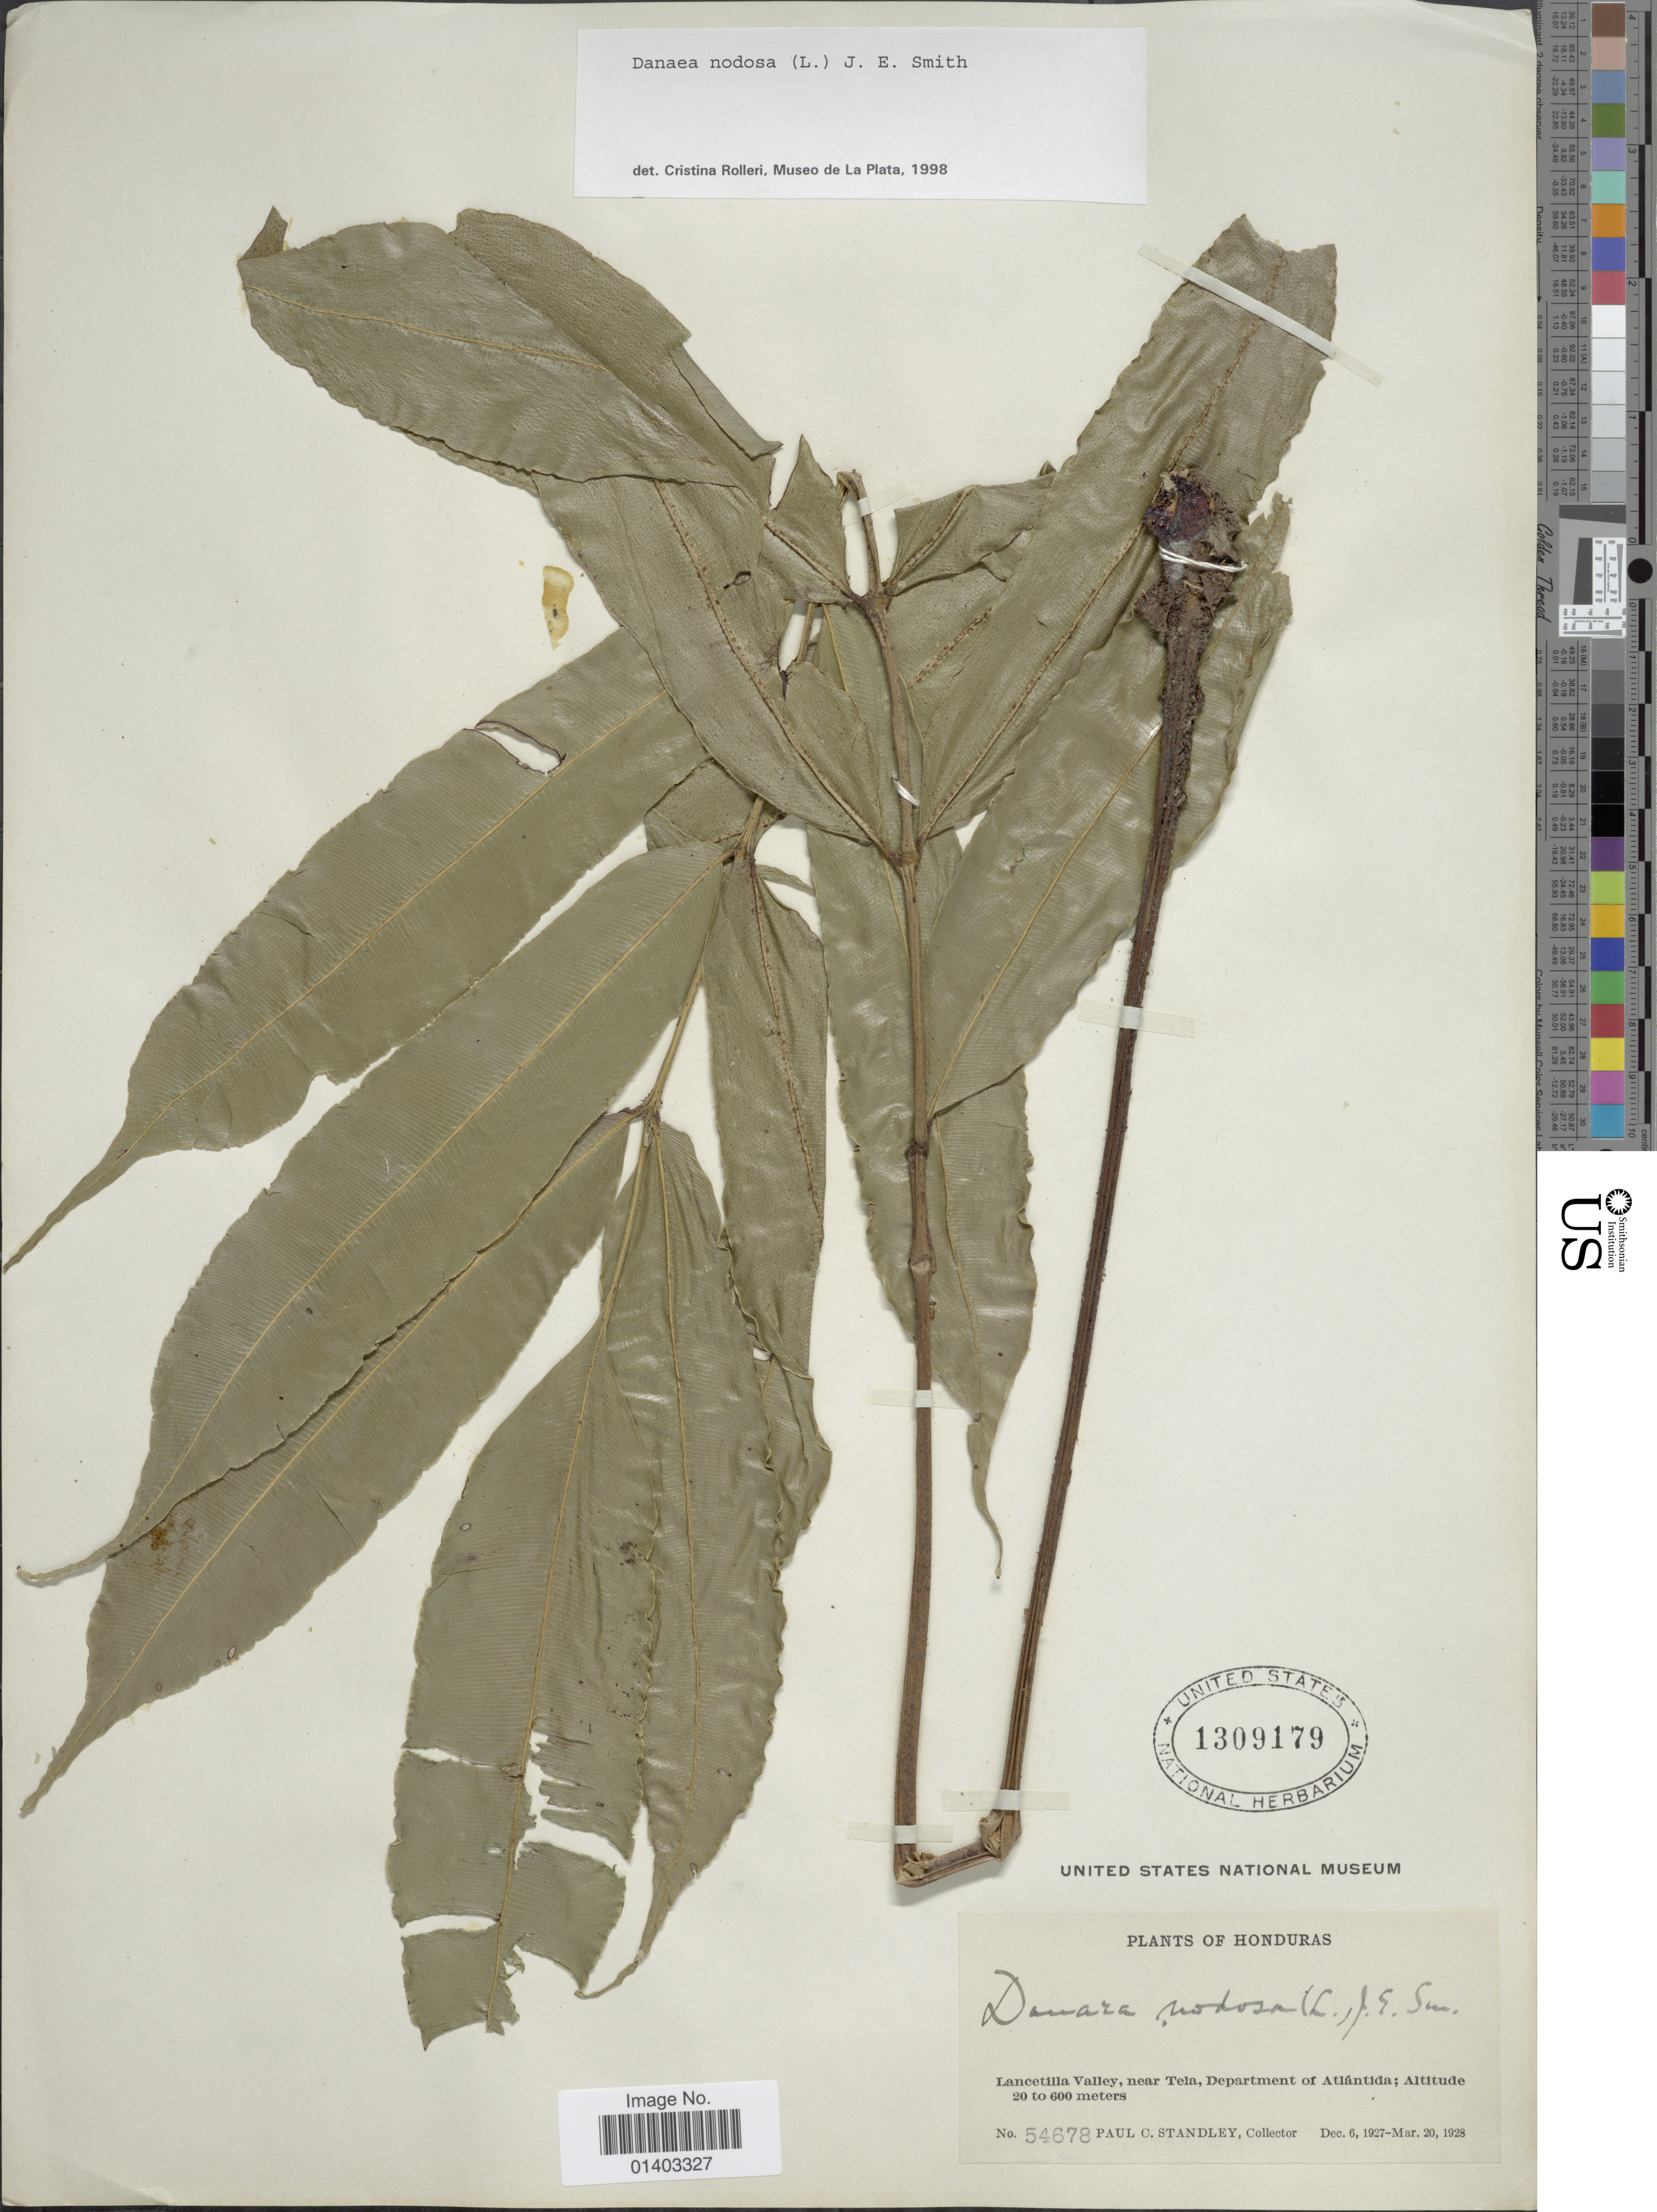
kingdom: Plantae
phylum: Tracheophyta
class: Polypodiopsida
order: Marattiales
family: Marattiaceae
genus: Danaea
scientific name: Danaea nodosa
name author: (L.) Sm.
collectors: P. C. Standley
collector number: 54678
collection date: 1927-12-06/1928-03-20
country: Honduras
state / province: Atlántida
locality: Lancetilla Valley, near Tela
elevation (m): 20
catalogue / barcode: US 1309179